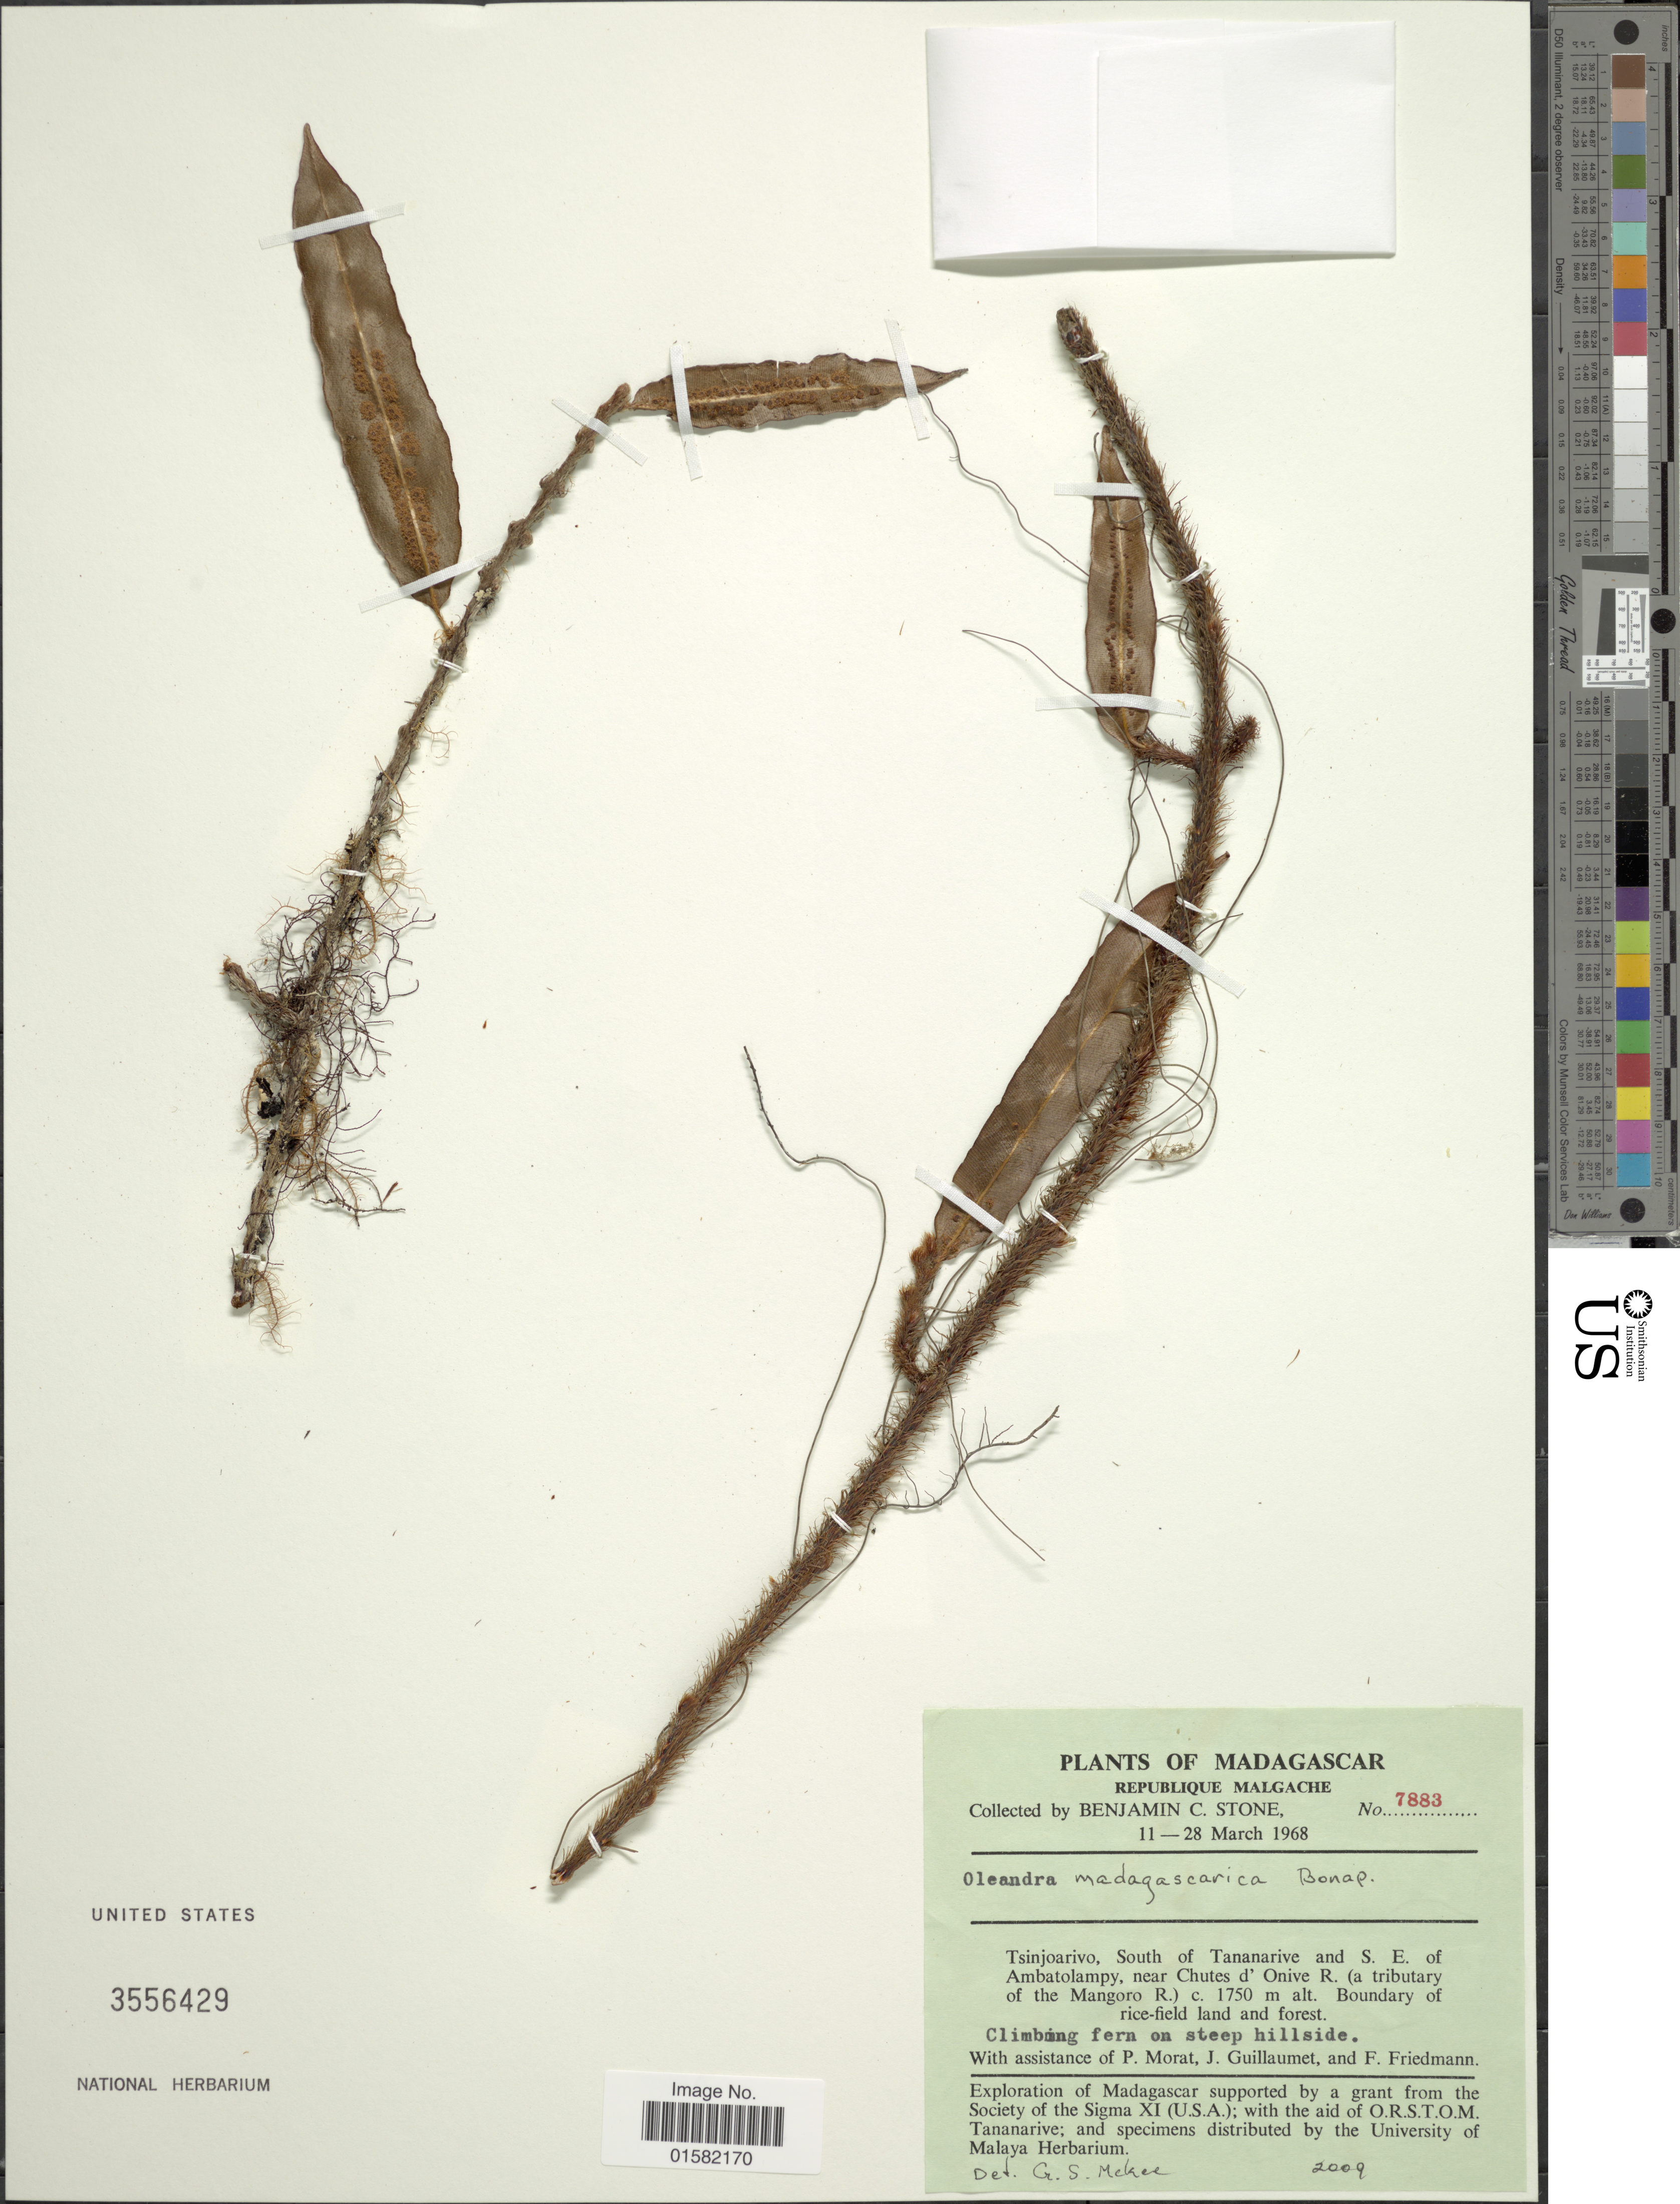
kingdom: Plantae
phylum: Tracheophyta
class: Polypodiopsida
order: Polypodiales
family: Oleandraceae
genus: Oleandra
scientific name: Oleandra madagascarica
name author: Bonap.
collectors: B. C. Stone, P. Morat, J. Guillaumet & F. Friedmann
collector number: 7883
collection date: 1968-03-11/1968-03-28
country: Madagascar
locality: Madagascar , Republique Malgache, Tsinjoarivo, South of Tananarive and S. E. of Ambatolampy, near Chutes d' Onive R. (a tributary of the Mangoro R.).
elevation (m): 1750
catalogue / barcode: US 3556429